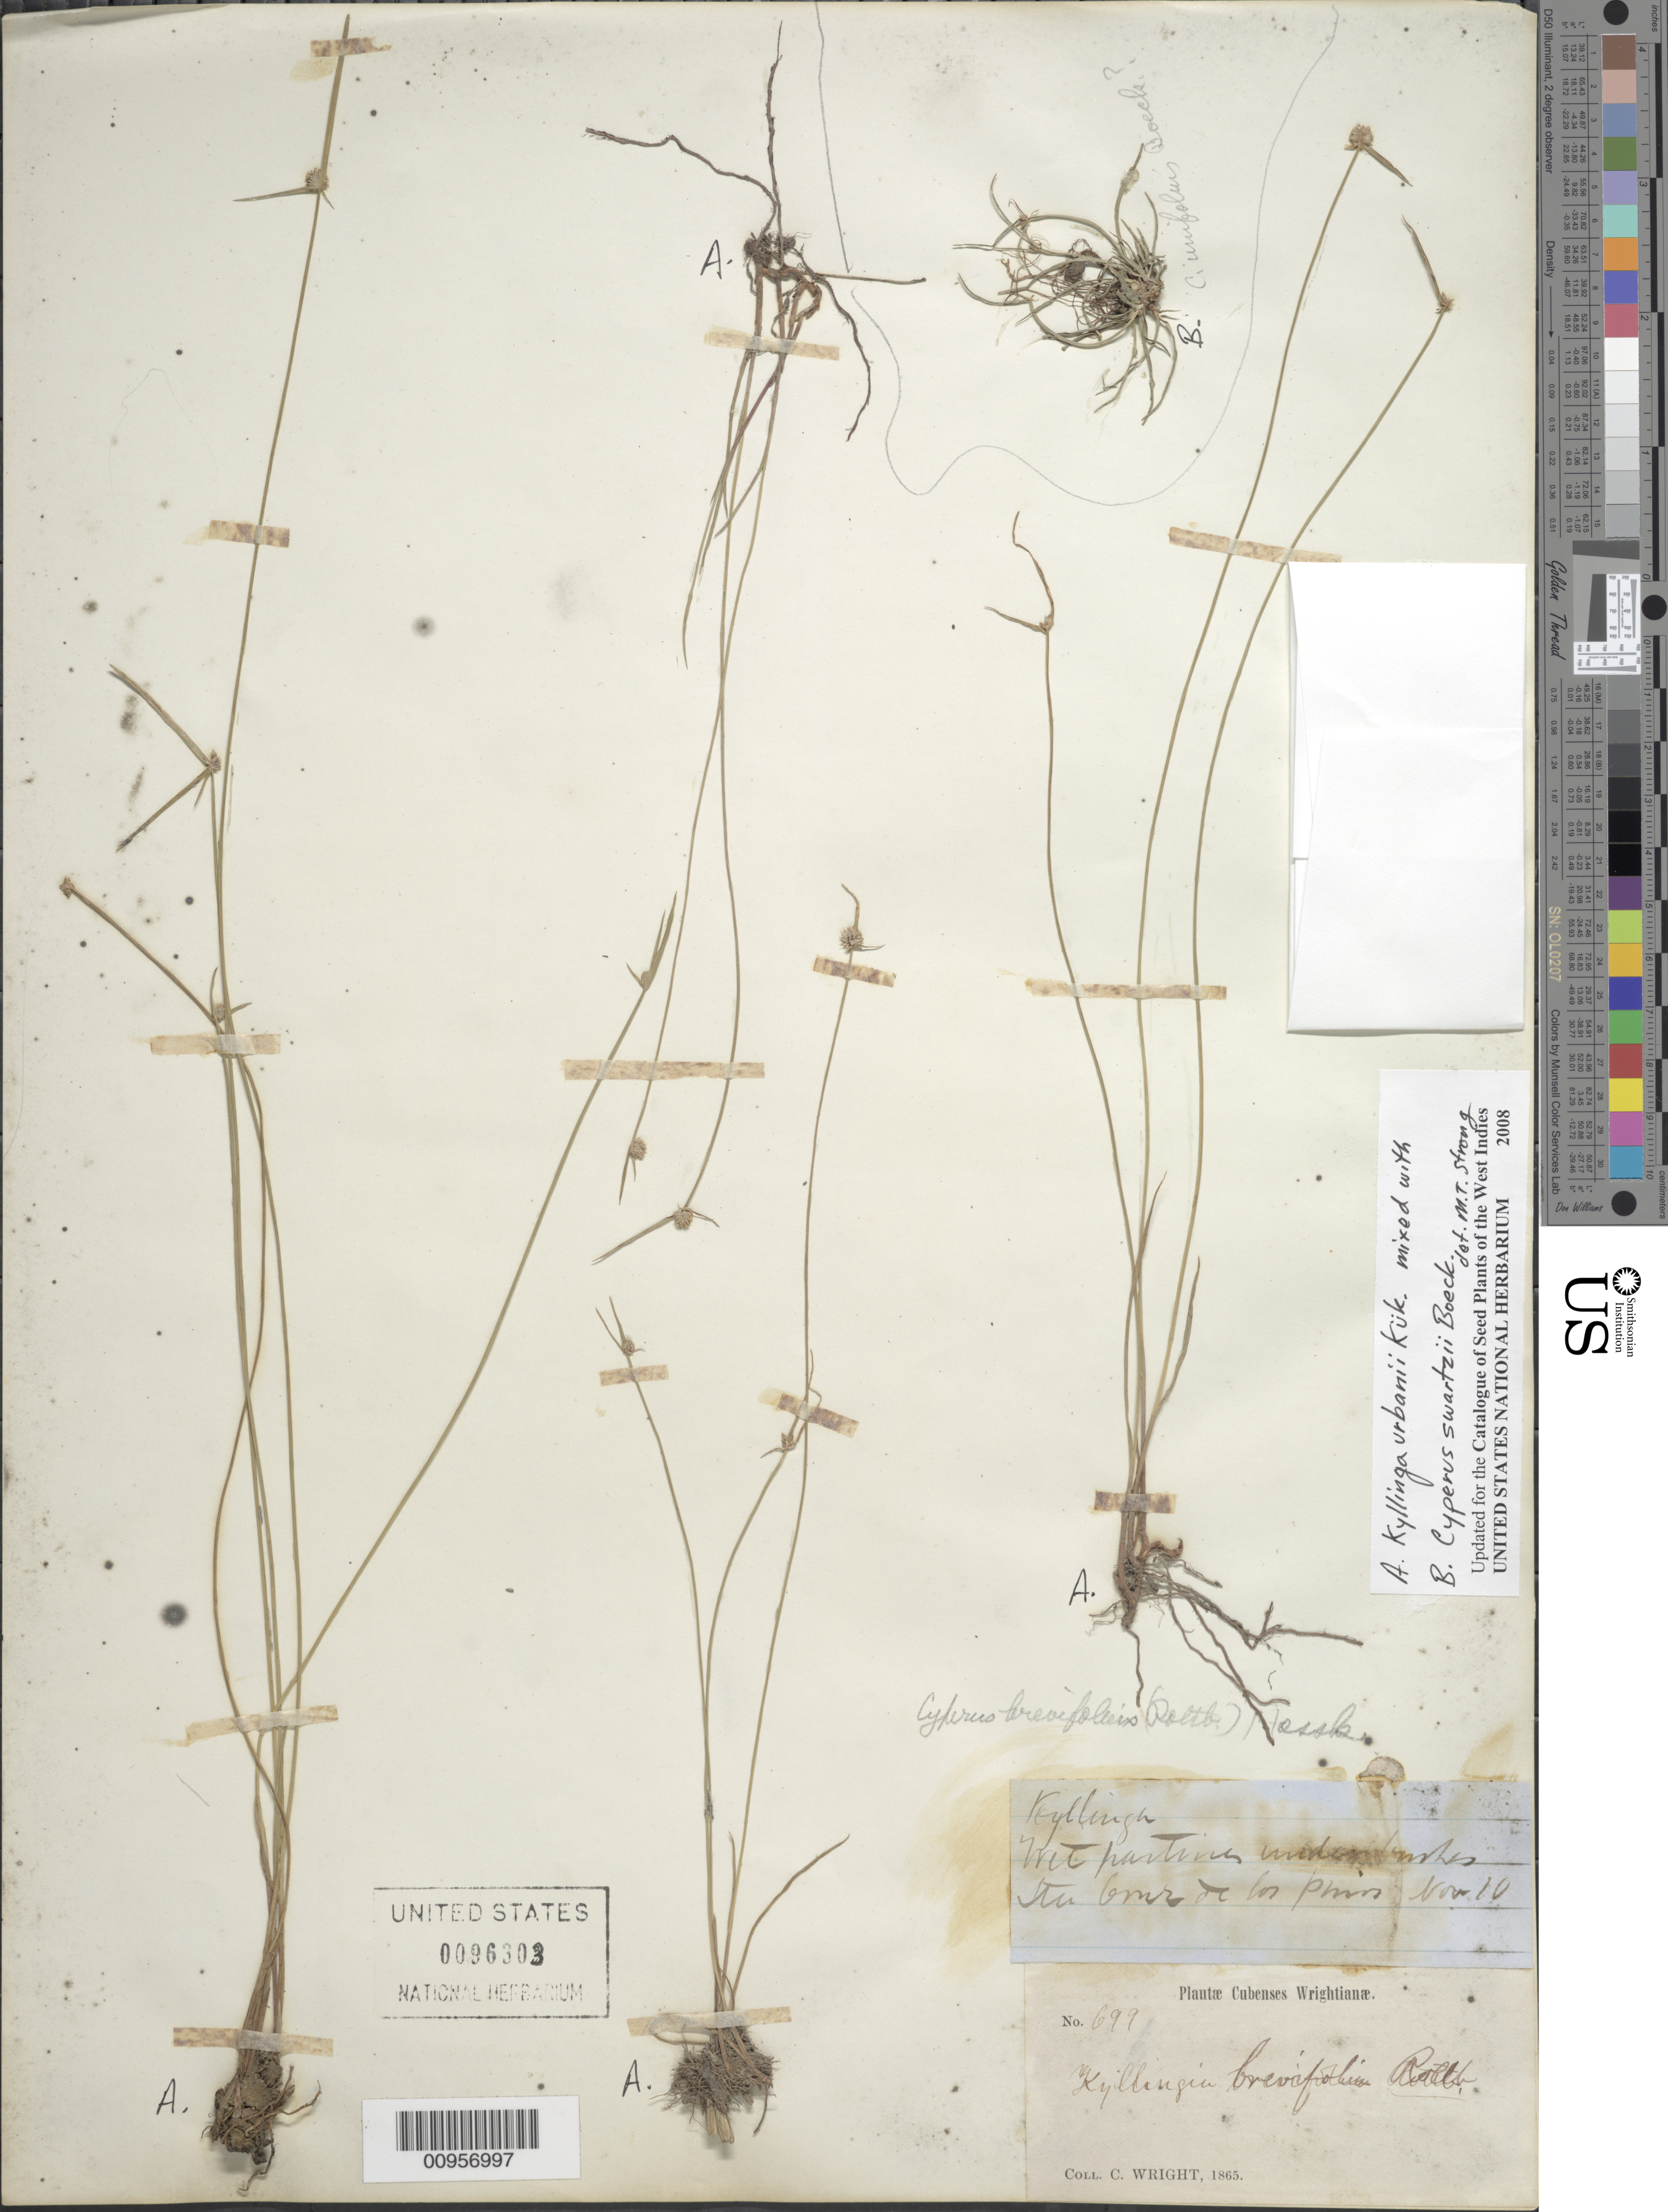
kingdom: Plantae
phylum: Tracheophyta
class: Liliopsida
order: Poales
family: Cyperaceae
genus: Cyperus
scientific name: Cyperus neourbanii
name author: Kük.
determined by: Strong, Mark T., (BOT), Smithsonian Institution - National Museum of Natural History (UNITED STATES)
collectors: C. Wright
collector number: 699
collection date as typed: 10 Nov 1865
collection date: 1865-11-10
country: Cuba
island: Isla de la Juventud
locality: Isla de Pinos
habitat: Wet pasture under bushes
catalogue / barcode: US 96303